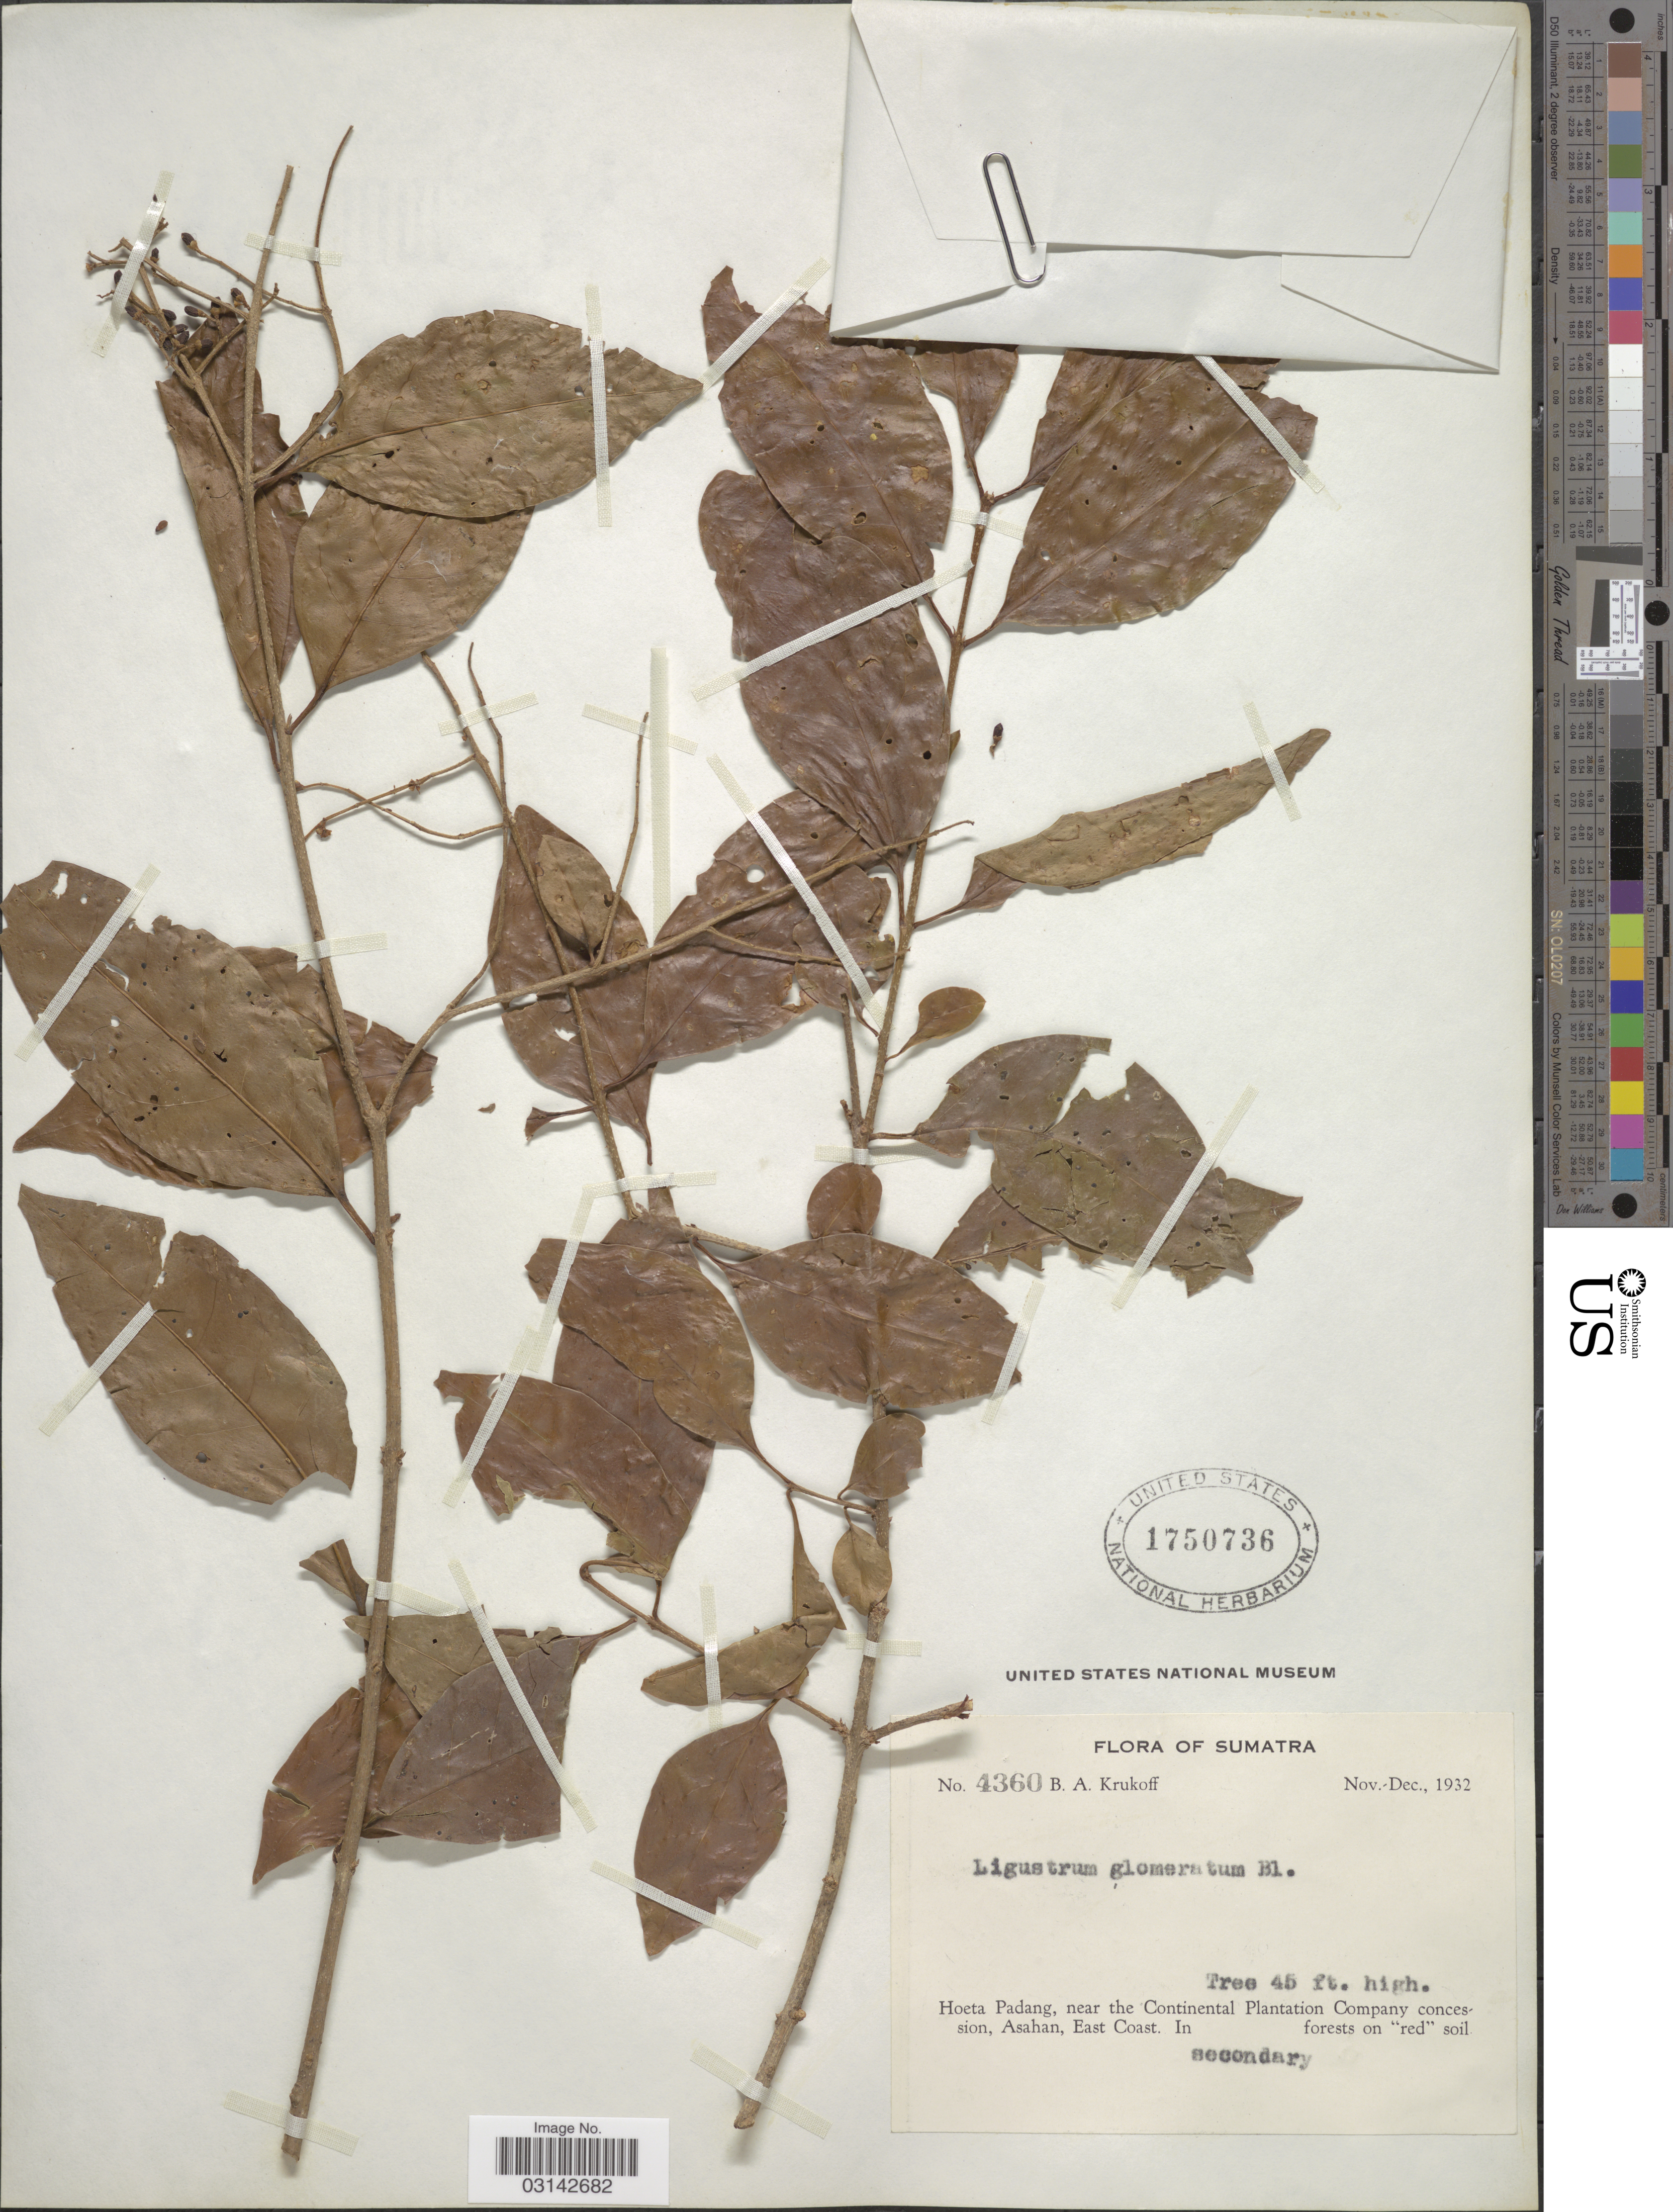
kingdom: Plantae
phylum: Tracheophyta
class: Magnoliopsida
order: Lamiales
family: Oleaceae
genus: Ligustrum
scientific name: Ligustrum glomeratum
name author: Blume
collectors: B. A. Krukoff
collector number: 4360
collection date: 1932-11/1932-12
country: Indonesia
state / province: Sumatra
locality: Hoeta Padang, near the Continental Plantation Company concession, Asahan, East Coast.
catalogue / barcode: US 1750736